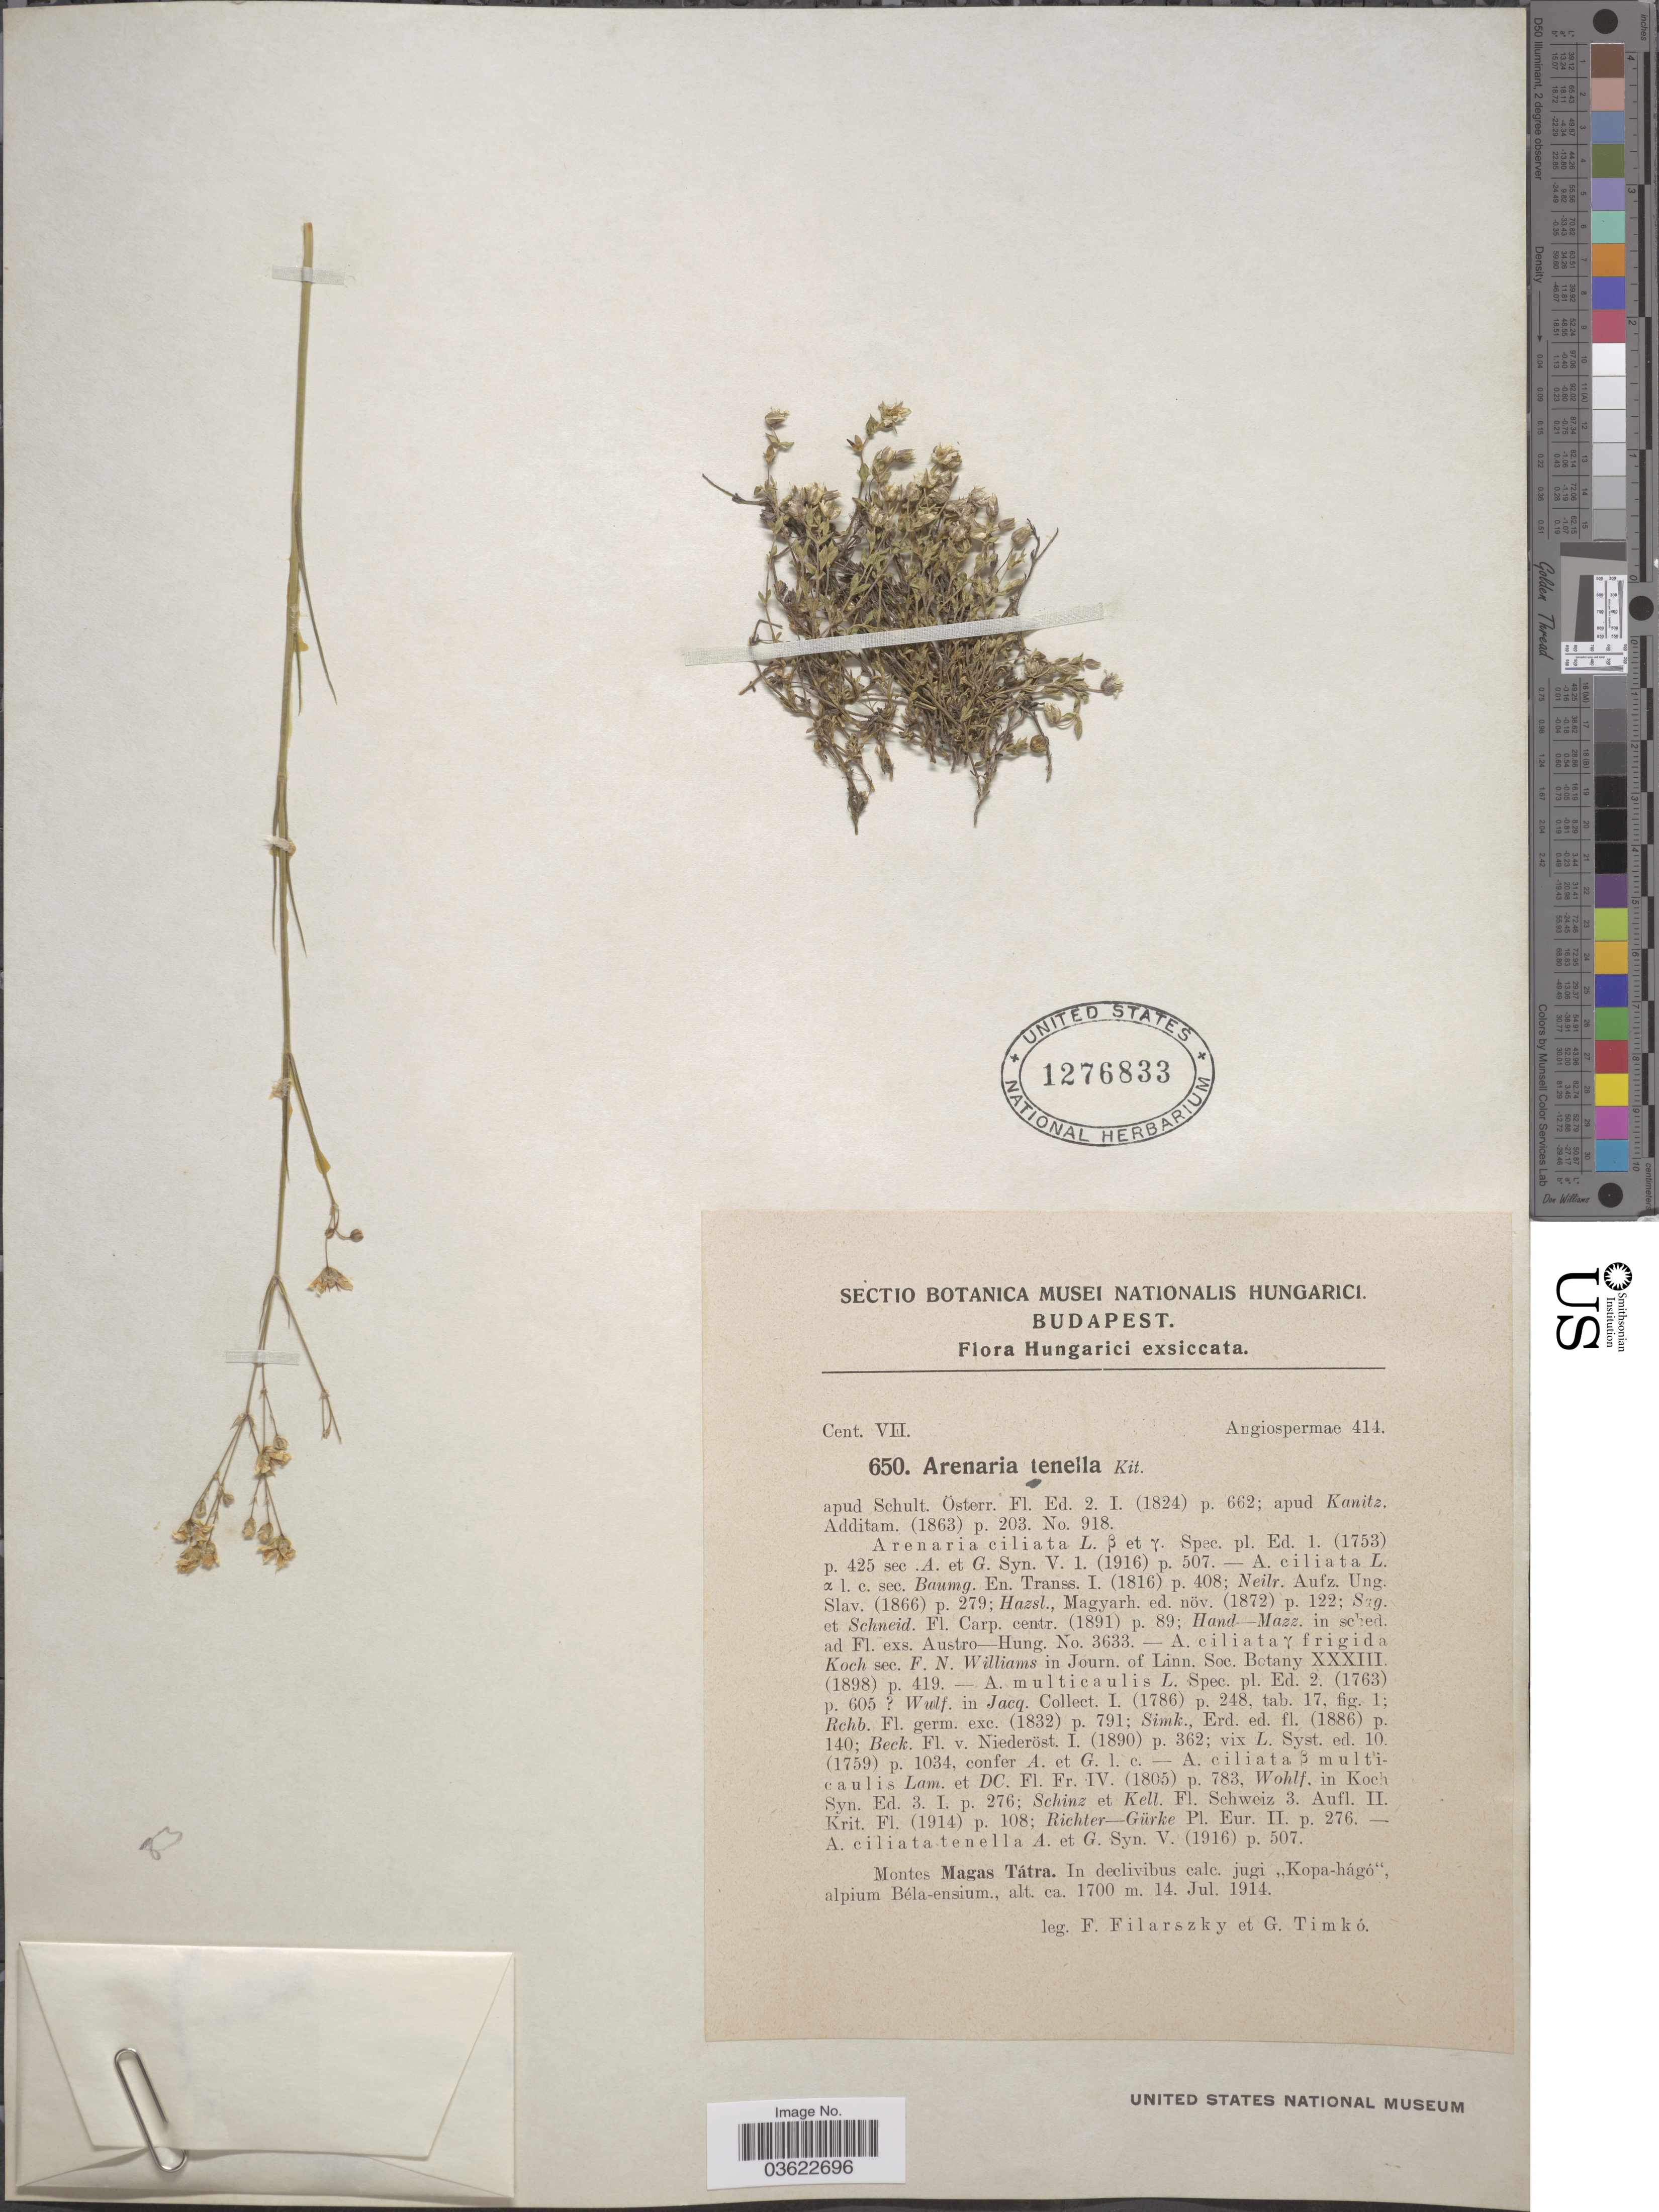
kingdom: Plantae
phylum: Tracheophyta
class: Magnoliopsida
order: Caryophyllales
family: Caryophyllaceae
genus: Arenaria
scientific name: Arenaria tenella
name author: Kit. ex Schult.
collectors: F. Filarszky & G. Timko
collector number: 650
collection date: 1914-07-14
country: Hungary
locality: Montes Magas Tátra. In declivibus calc. jugi "Kopa-hágó", alpium Béla-ensium.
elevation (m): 1700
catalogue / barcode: US 1276833